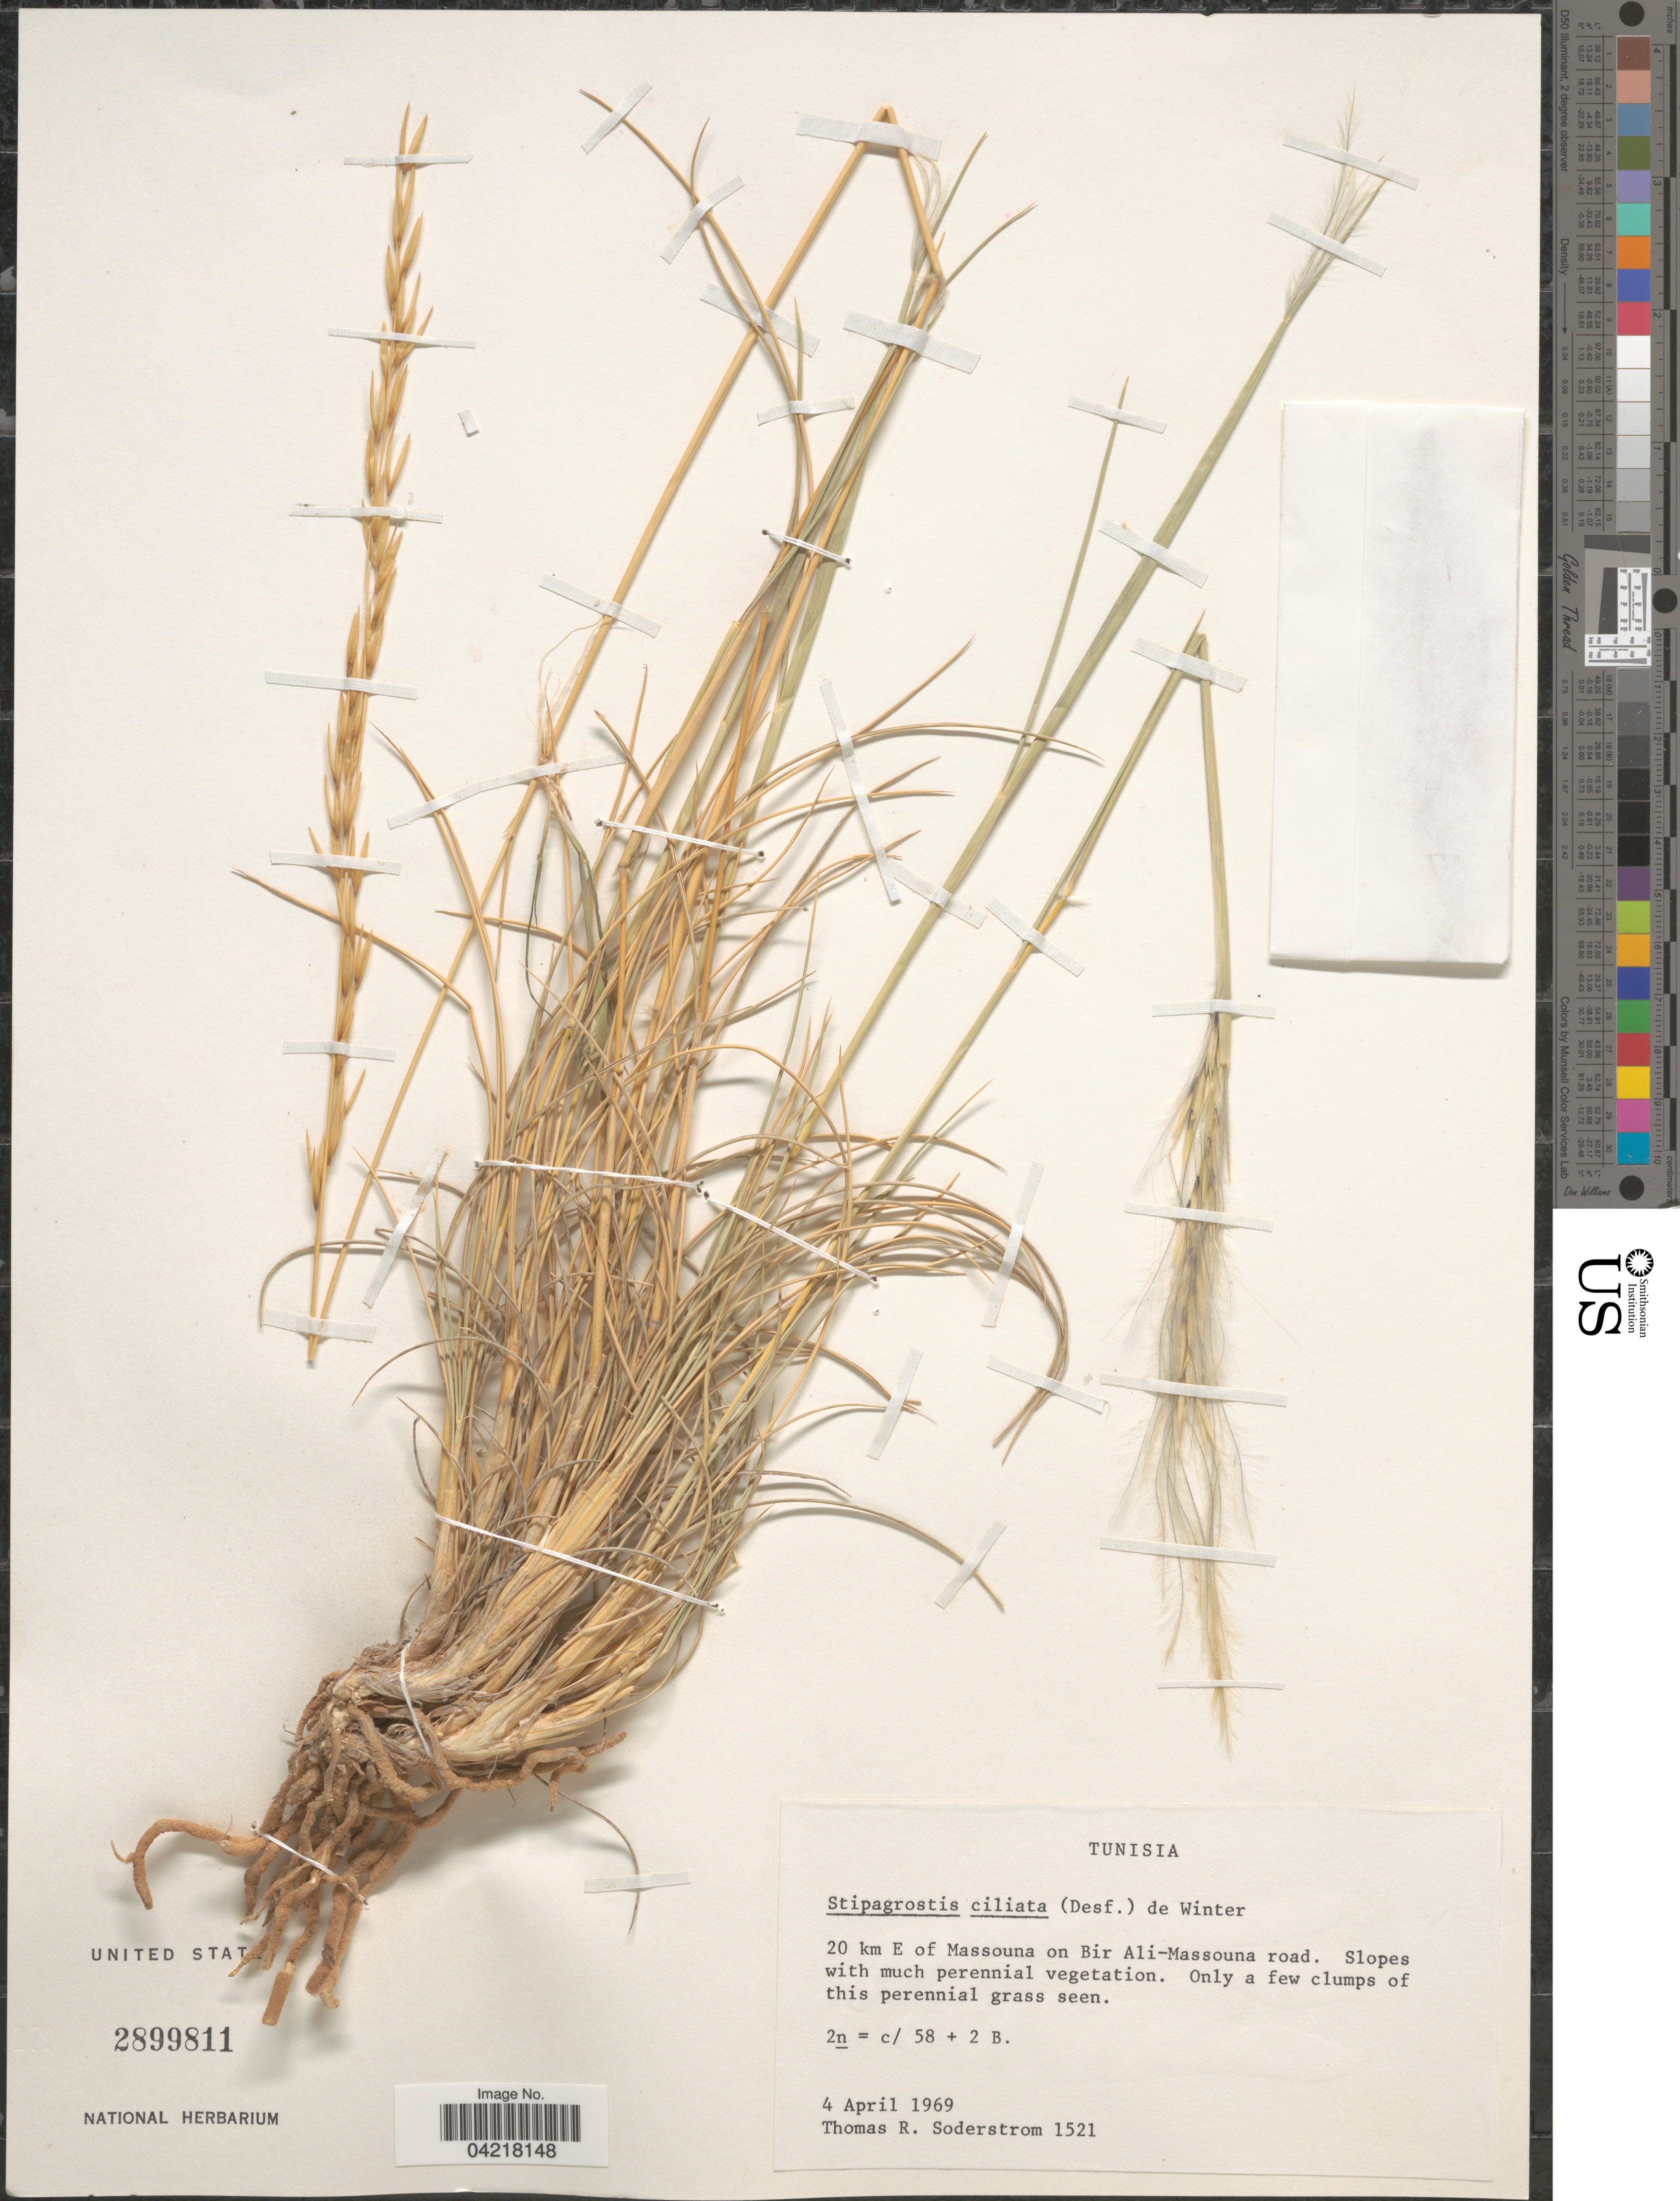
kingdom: Plantae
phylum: Tracheophyta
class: Liliopsida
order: Poales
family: Poaceae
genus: Stipagrostis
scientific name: Stipagrostis ciliata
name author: (Desf.) De Winter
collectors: T. R. Soderstrom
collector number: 1521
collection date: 1969-04-04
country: Tunisia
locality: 20 km E of Massouna on Bir Ali-Massouna road.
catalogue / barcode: US 2899811